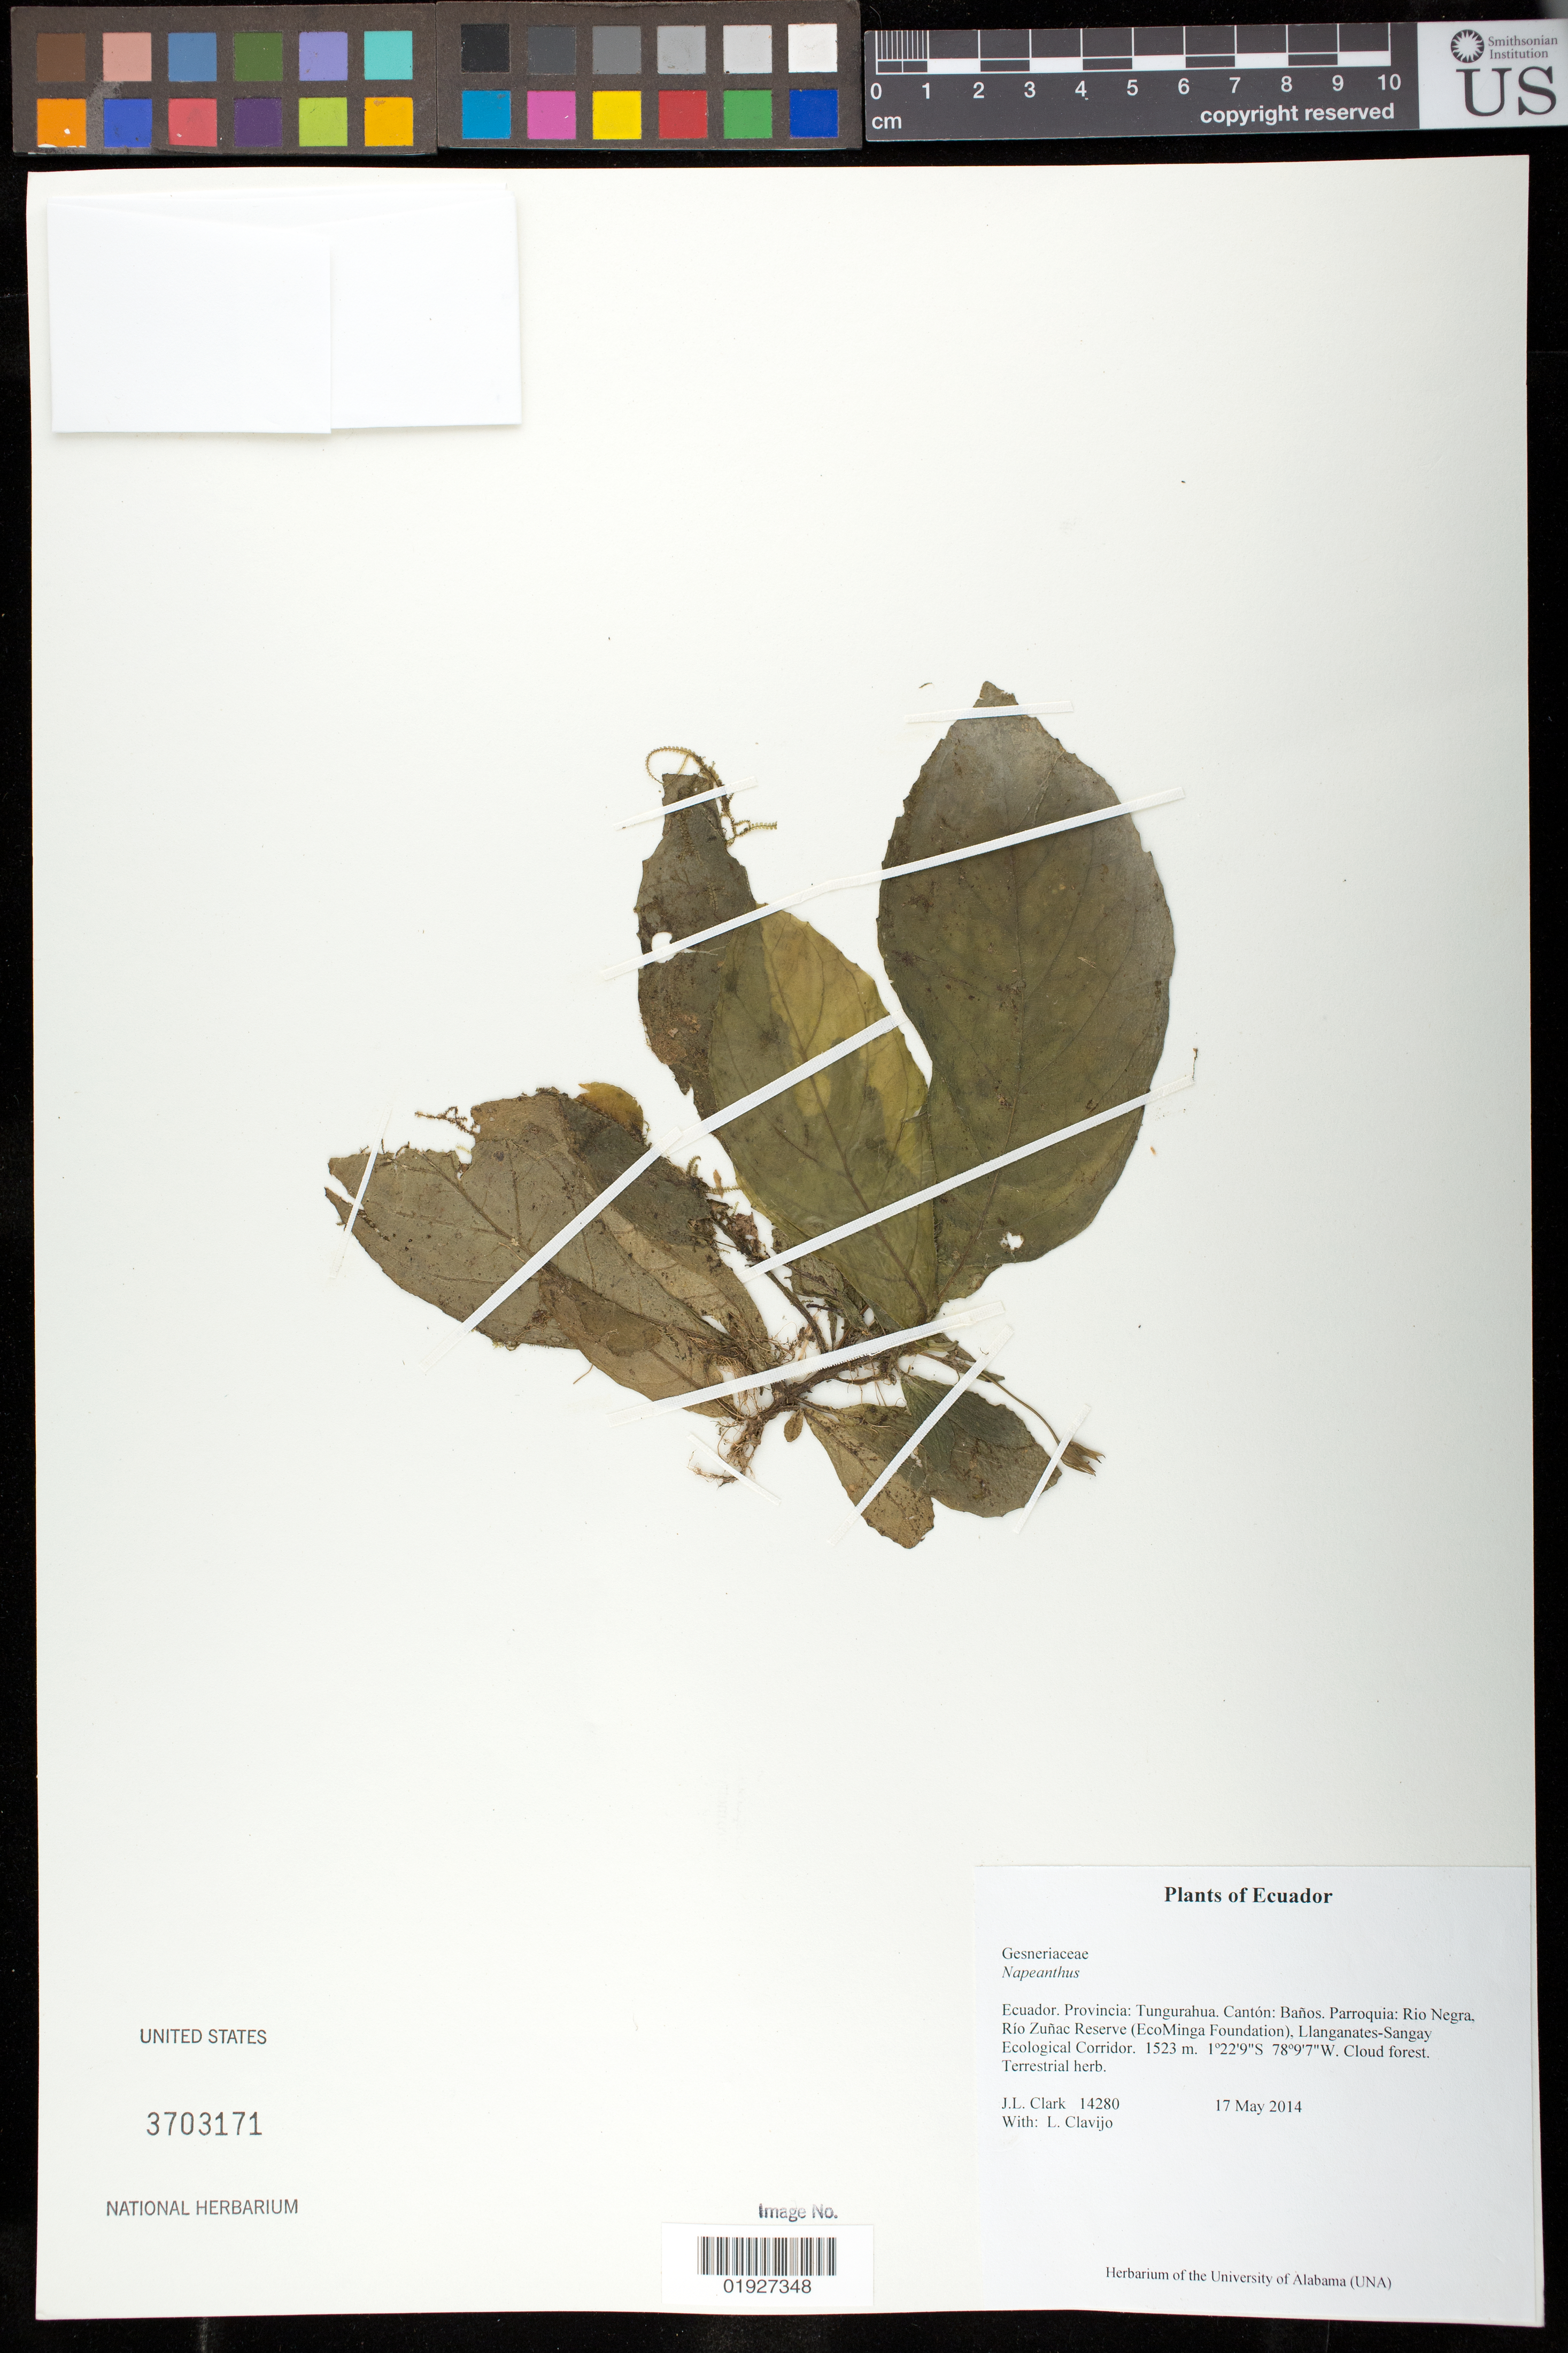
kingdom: Plantae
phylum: Tracheophyta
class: Magnoliopsida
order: Lamiales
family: Gesneriaceae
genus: Napeanthus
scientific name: Napeanthus sp.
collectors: J. L. Clark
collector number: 14280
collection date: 2014-05-17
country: Ecuador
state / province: Tungurahua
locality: Canton: Banos. Parroquia: Rio Negra, Rio Zunac Reserve (EcoMinga Foundation). Llanganates-Sangay Ecological Corridor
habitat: Cloud forest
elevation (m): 1523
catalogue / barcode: US 3703171